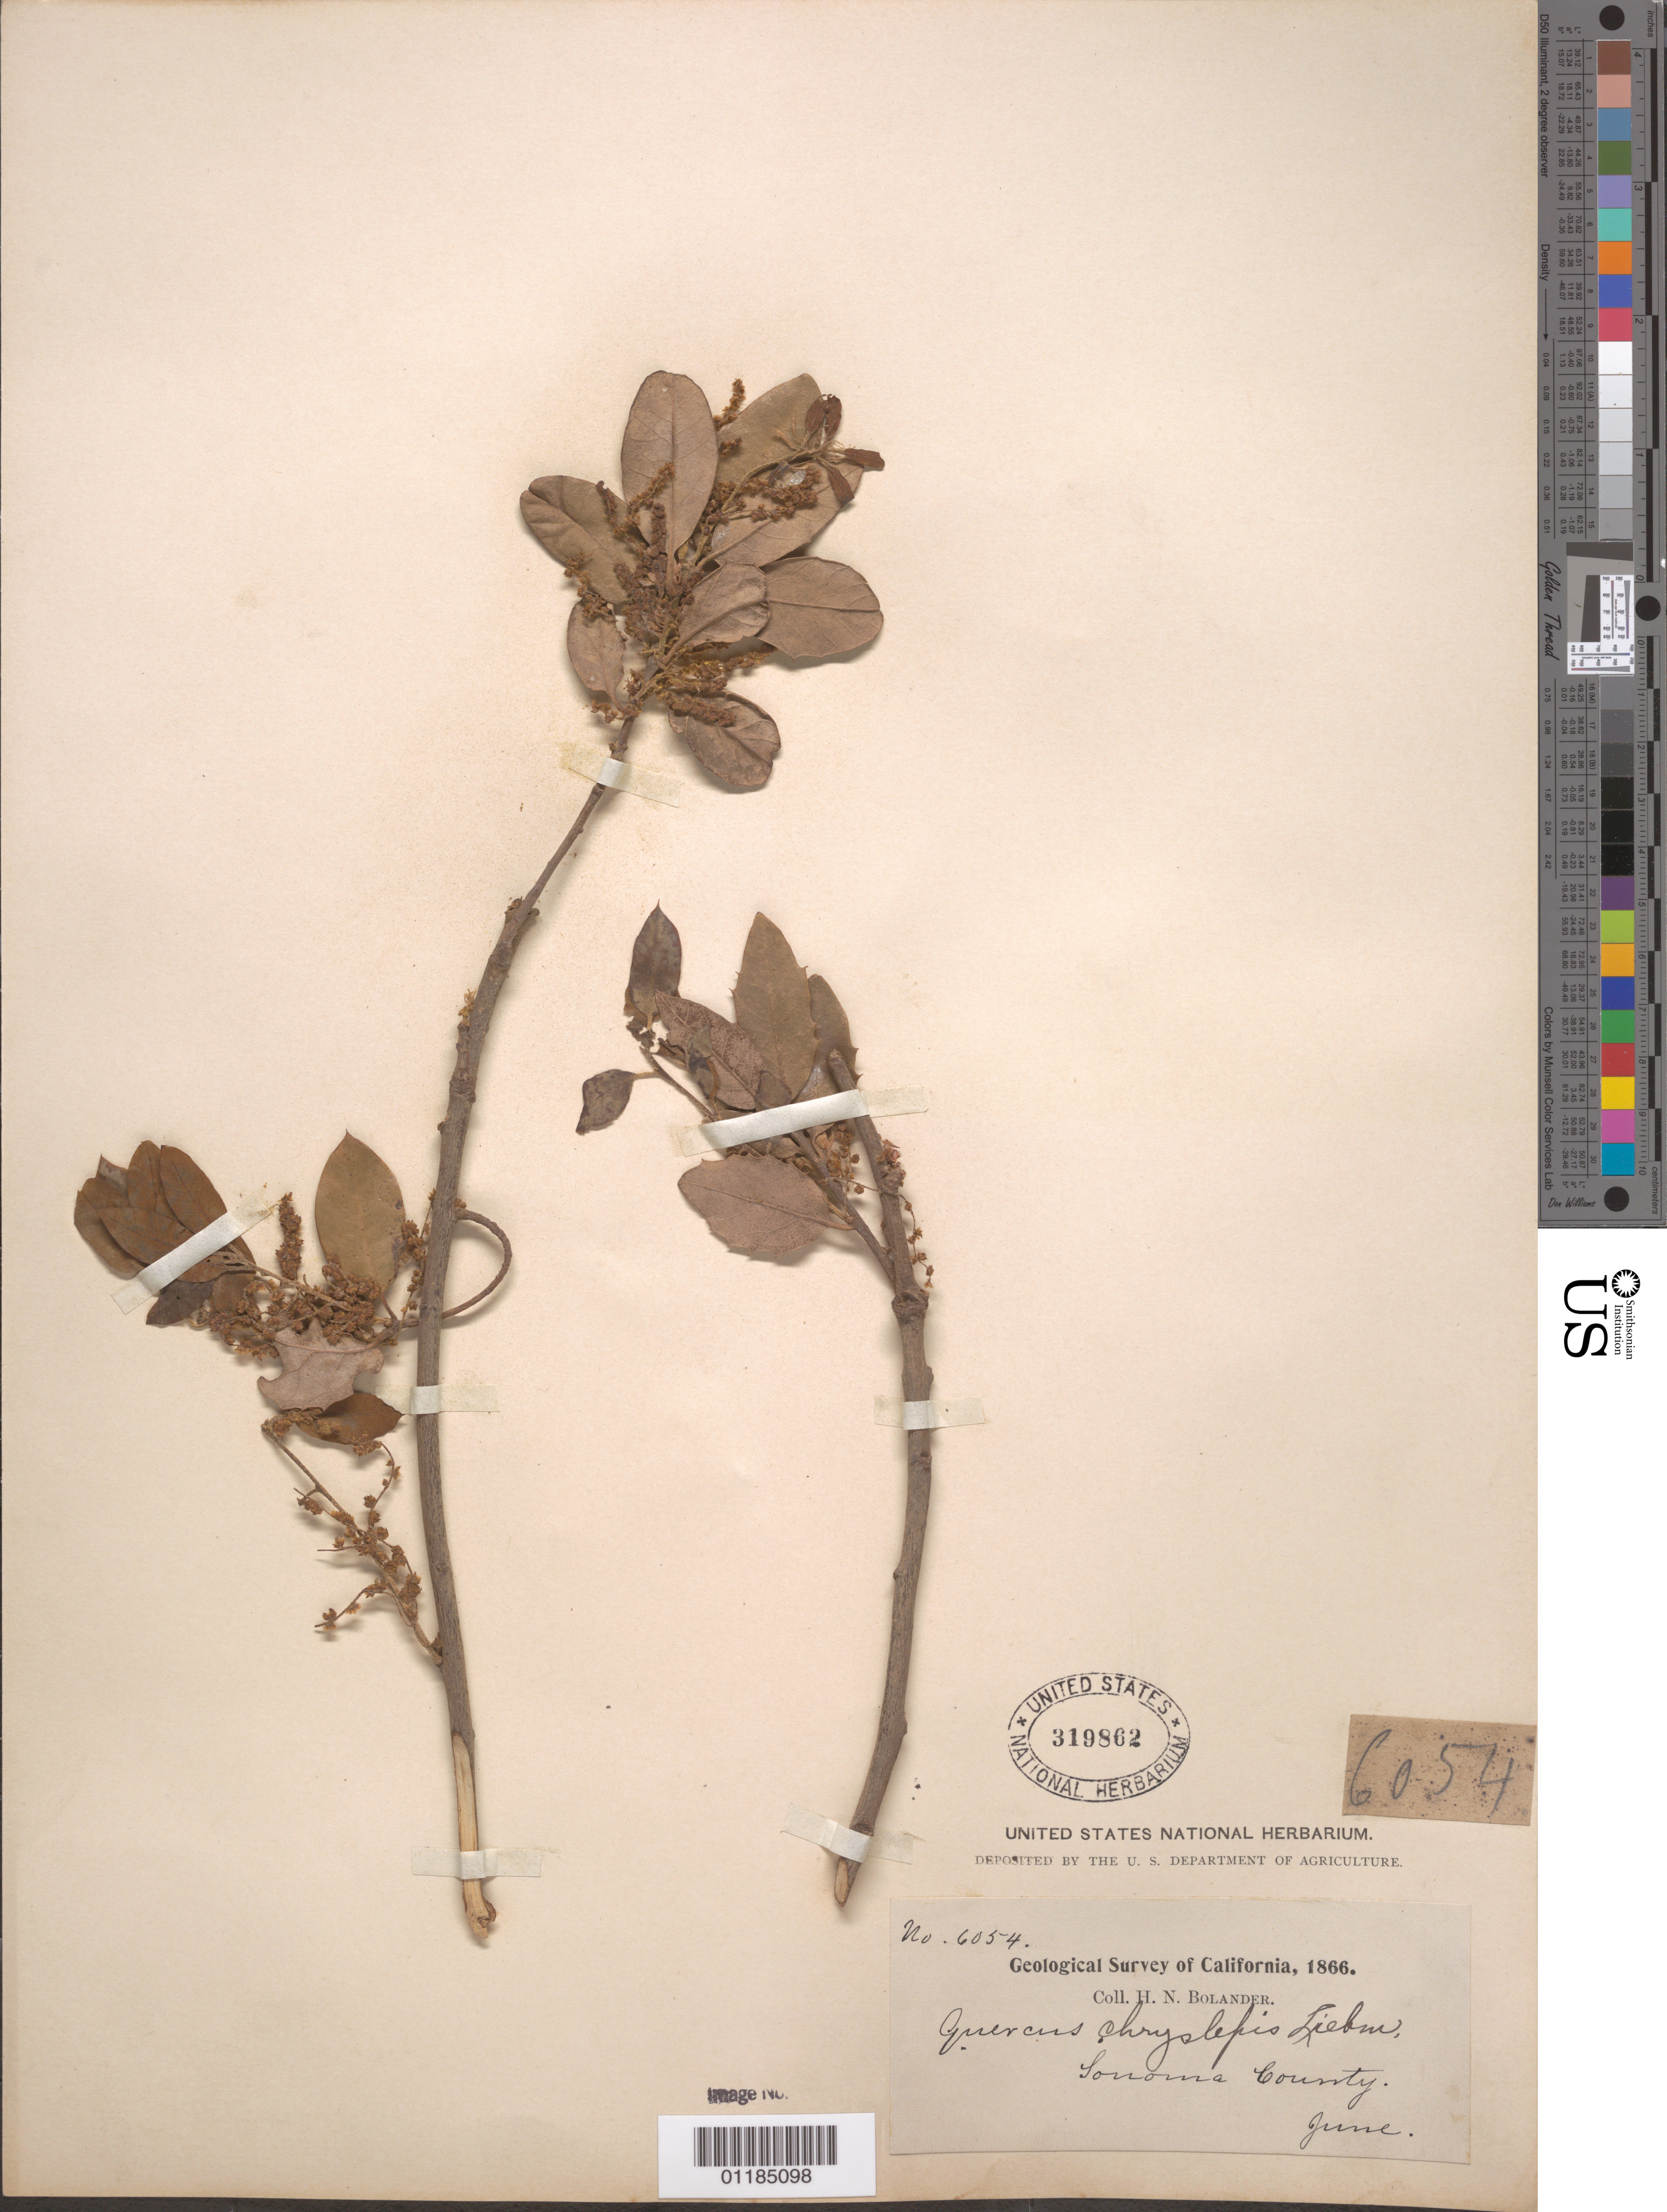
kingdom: Plantae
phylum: Tracheophyta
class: Magnoliopsida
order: Fagales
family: Fagaceae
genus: Quercus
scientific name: Quercus chrysolepis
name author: Liebm.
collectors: H. Bolander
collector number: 6054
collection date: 1866-06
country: United States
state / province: California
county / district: Sonoma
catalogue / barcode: US 319862